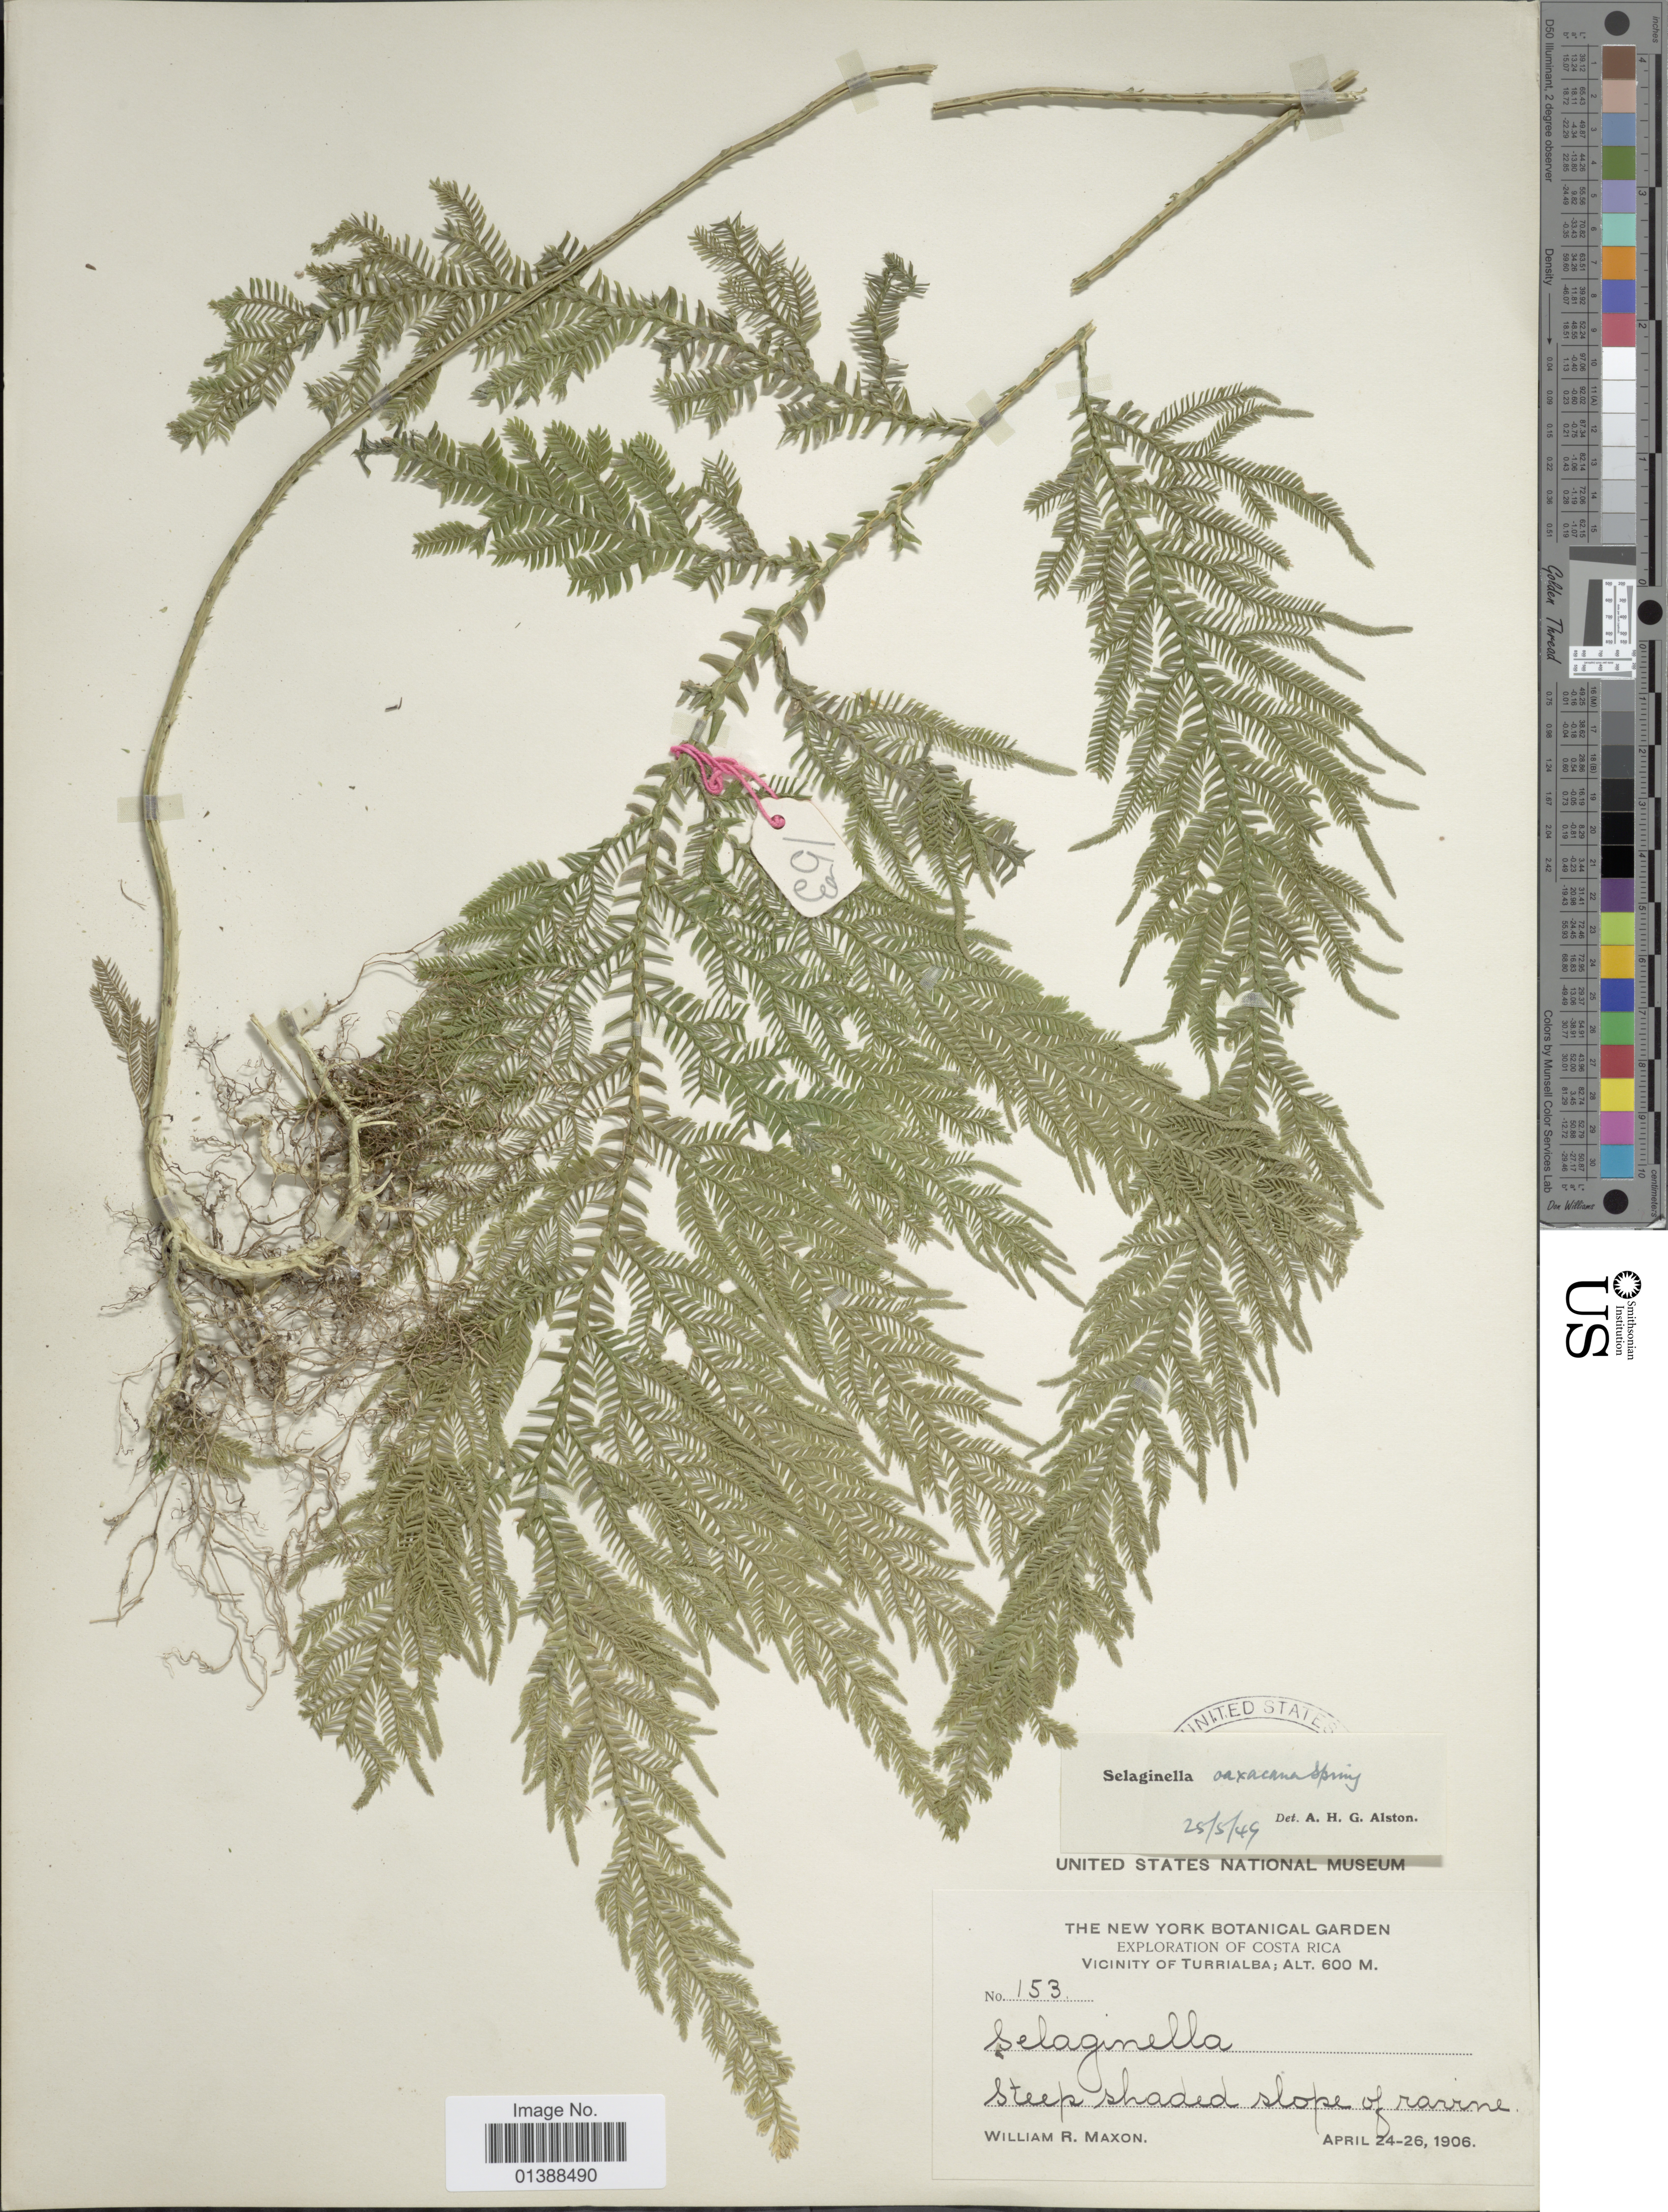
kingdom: Plantae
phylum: Tracheophyta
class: Lycopodiopsida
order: Selaginellales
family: Selaginellaceae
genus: Selaginella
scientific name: Selaginella oaxacana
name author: Spring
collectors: W. R. Maxon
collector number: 153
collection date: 1906-04-24/1906-04-26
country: Costa Rica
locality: Vicinity of Turrialba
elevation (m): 600